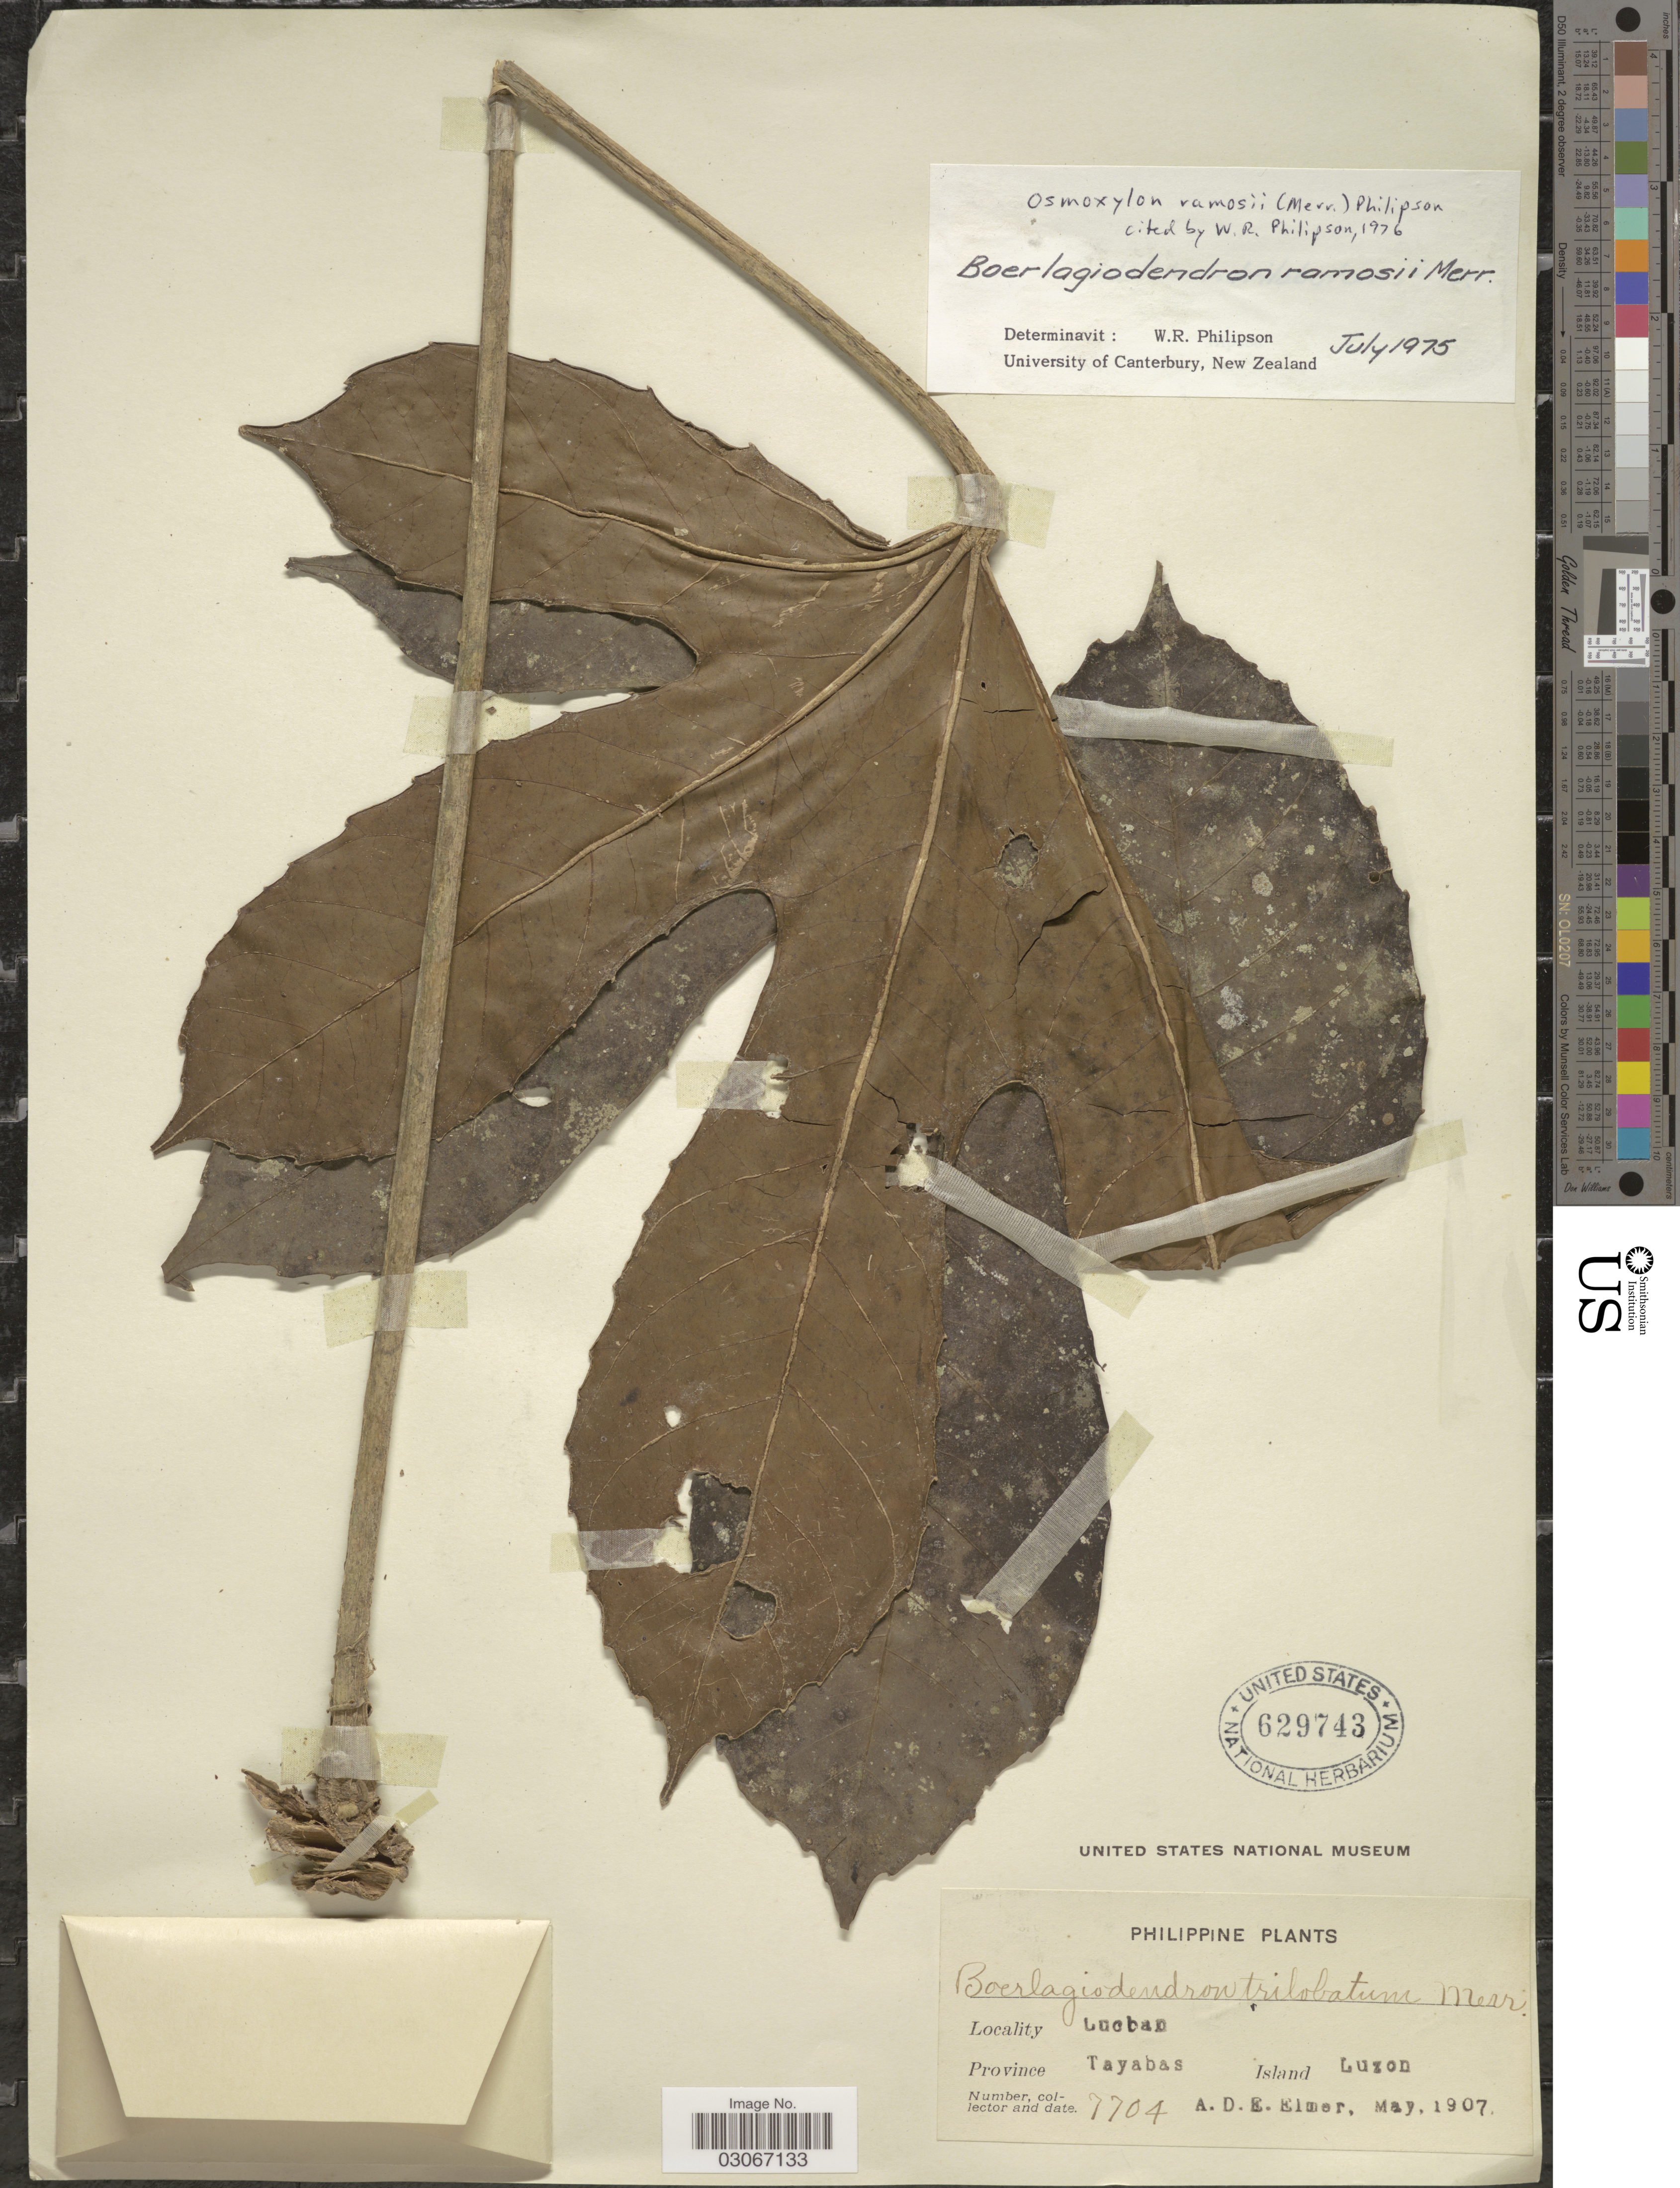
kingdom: Plantae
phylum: Tracheophyta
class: Magnoliopsida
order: Apiales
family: Araliaceae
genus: Osmoxylon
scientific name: Osmoxylon ramosii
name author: (Merr.) Philipson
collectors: A. D. E. Elmer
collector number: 7704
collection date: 1907-05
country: Philippines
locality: Lucban. Province Tayabas. Island Luzon.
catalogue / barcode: US 629743